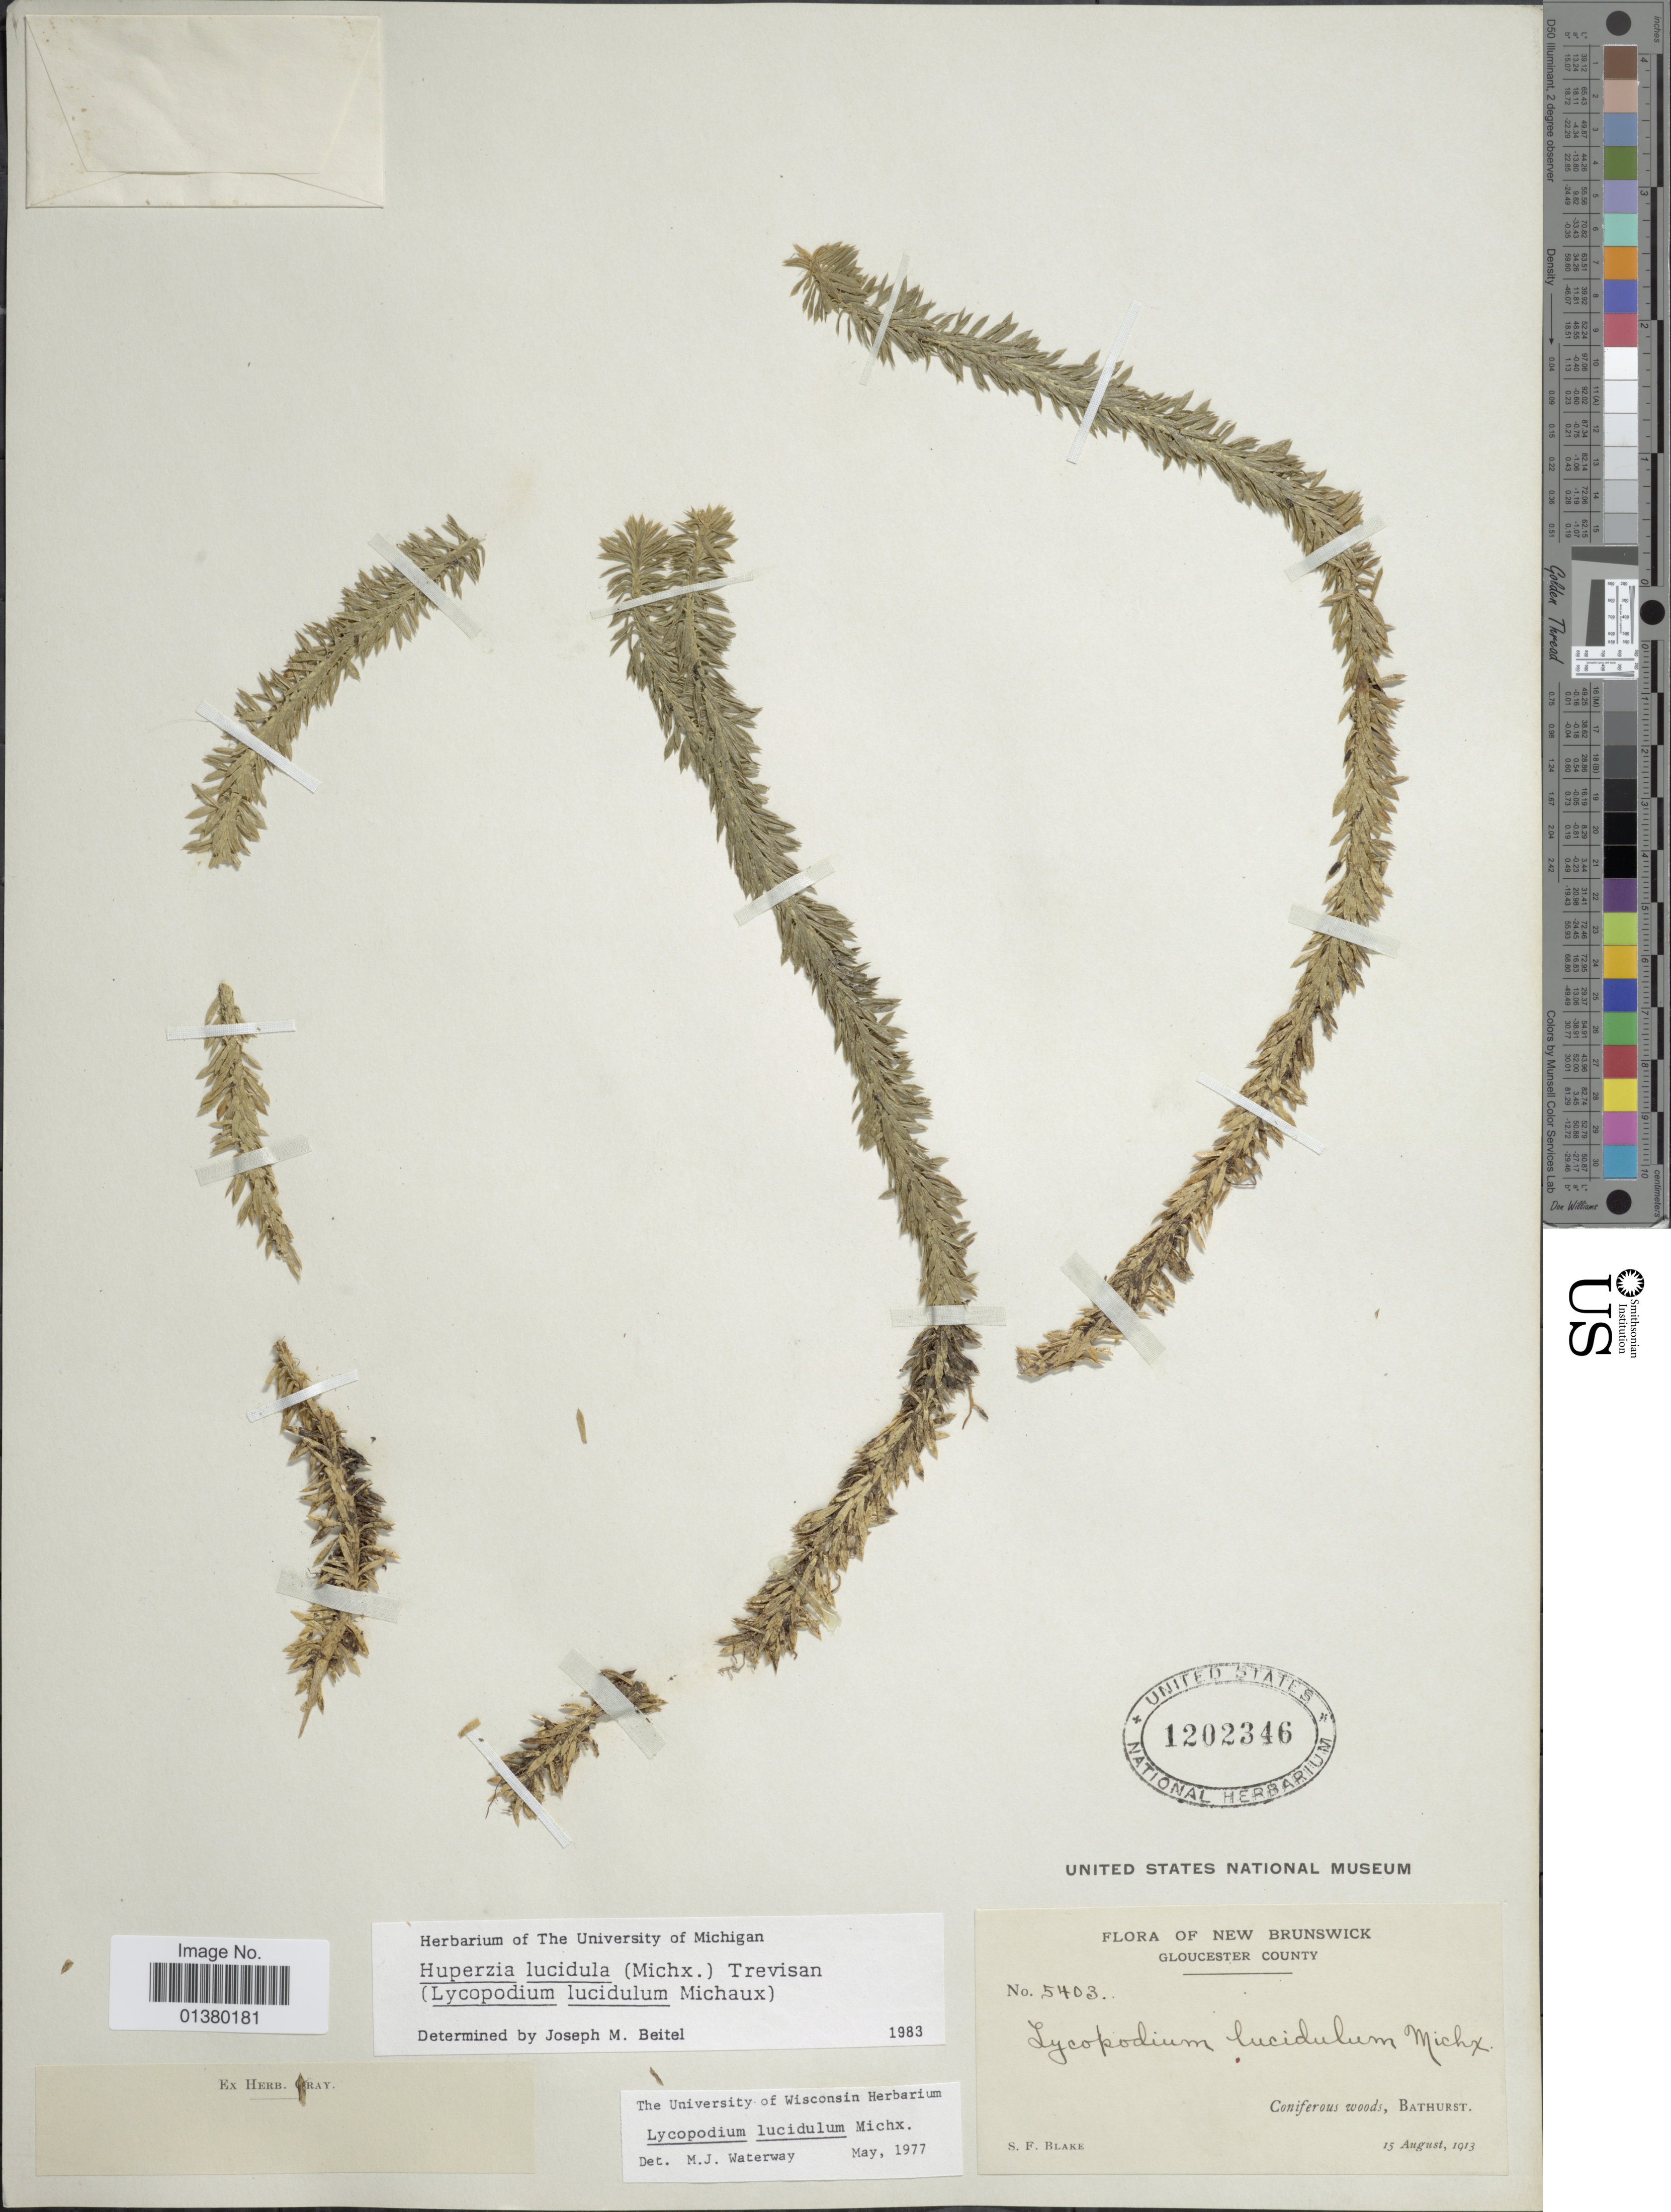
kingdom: Plantae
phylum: Tracheophyta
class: Lycopodiopsida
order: Lycopodiales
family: Lycopodiaceae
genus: Huperzia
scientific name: Huperzia lucidula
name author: (Michx.) Trevis.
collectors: S. Blake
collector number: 5403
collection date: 1913-08-15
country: Canada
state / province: New Brunswick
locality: Gloucester County, Coniferous woods, Bathurst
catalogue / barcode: US 1202346